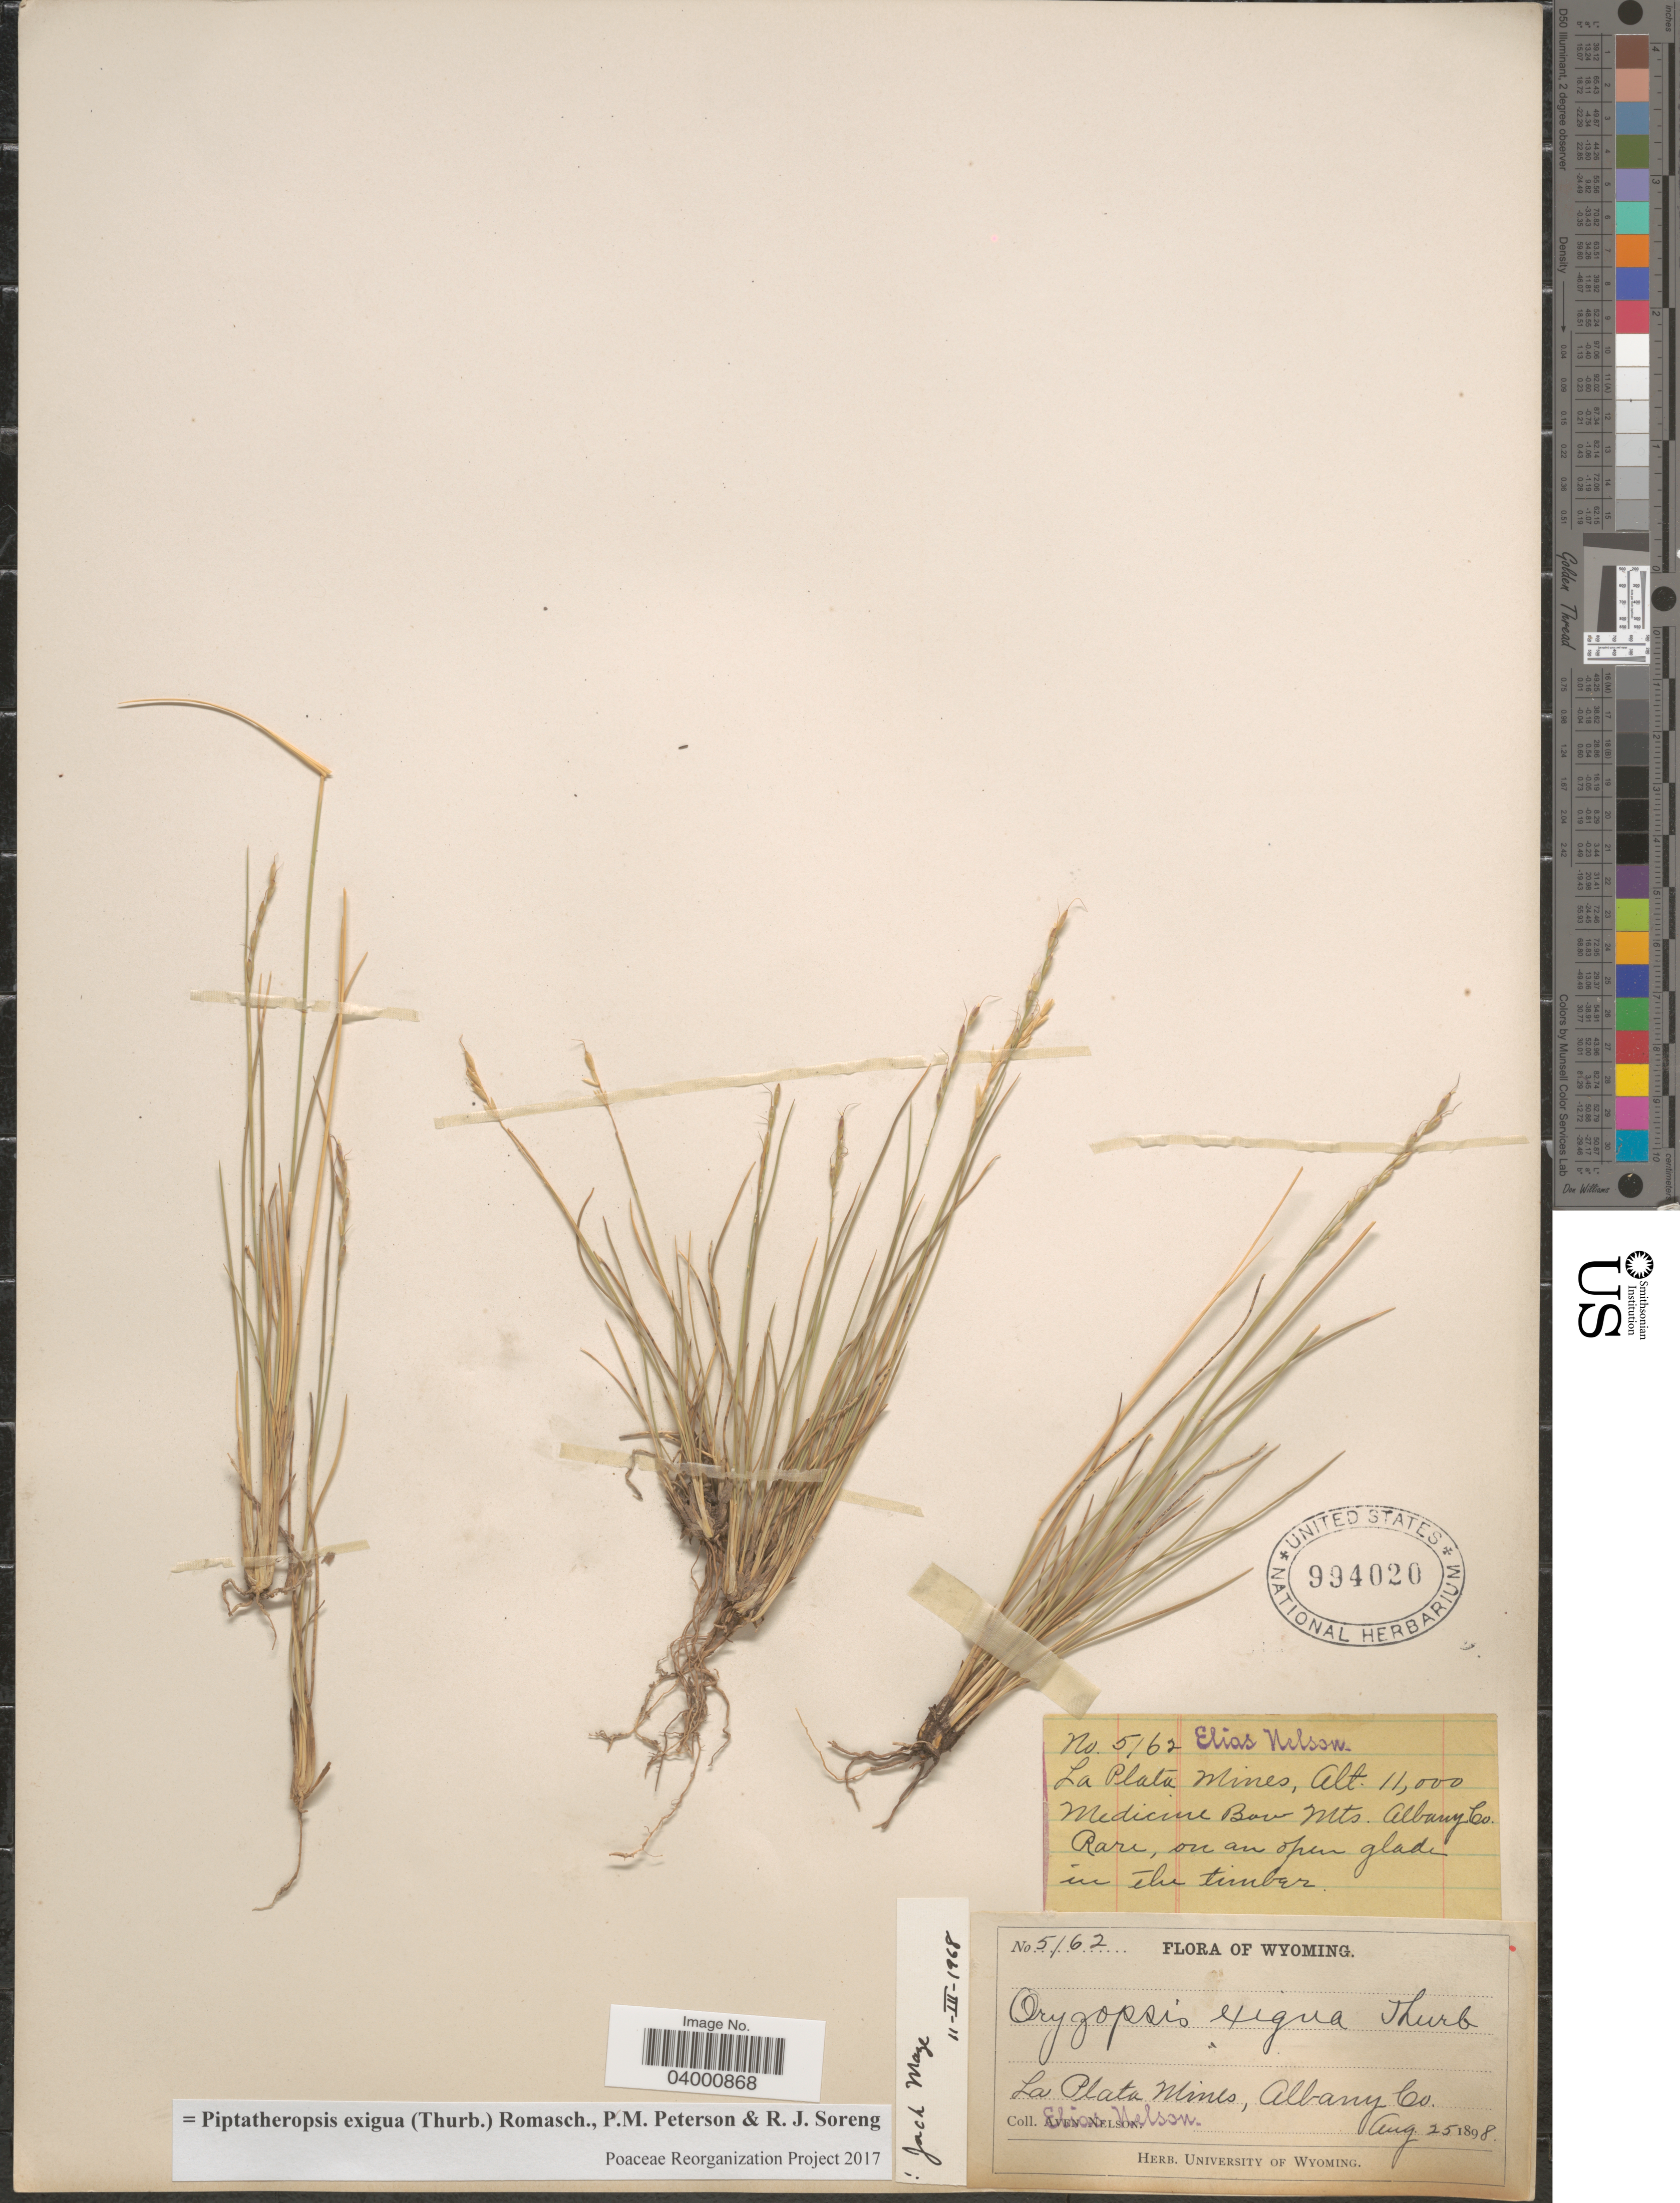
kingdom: Plantae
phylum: Tracheophyta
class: Liliopsida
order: Poales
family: Poaceae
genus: Piptatheropsis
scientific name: Piptatheropsis exigua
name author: (Thurb.) Romasch. et al.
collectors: E. Nelson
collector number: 5162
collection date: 1898-08-25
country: United States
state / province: Wyoming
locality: La Plata Mines, Medicine Bow Mts. Albany Co. La Plata Mines, Albany Co.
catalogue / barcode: US 994020